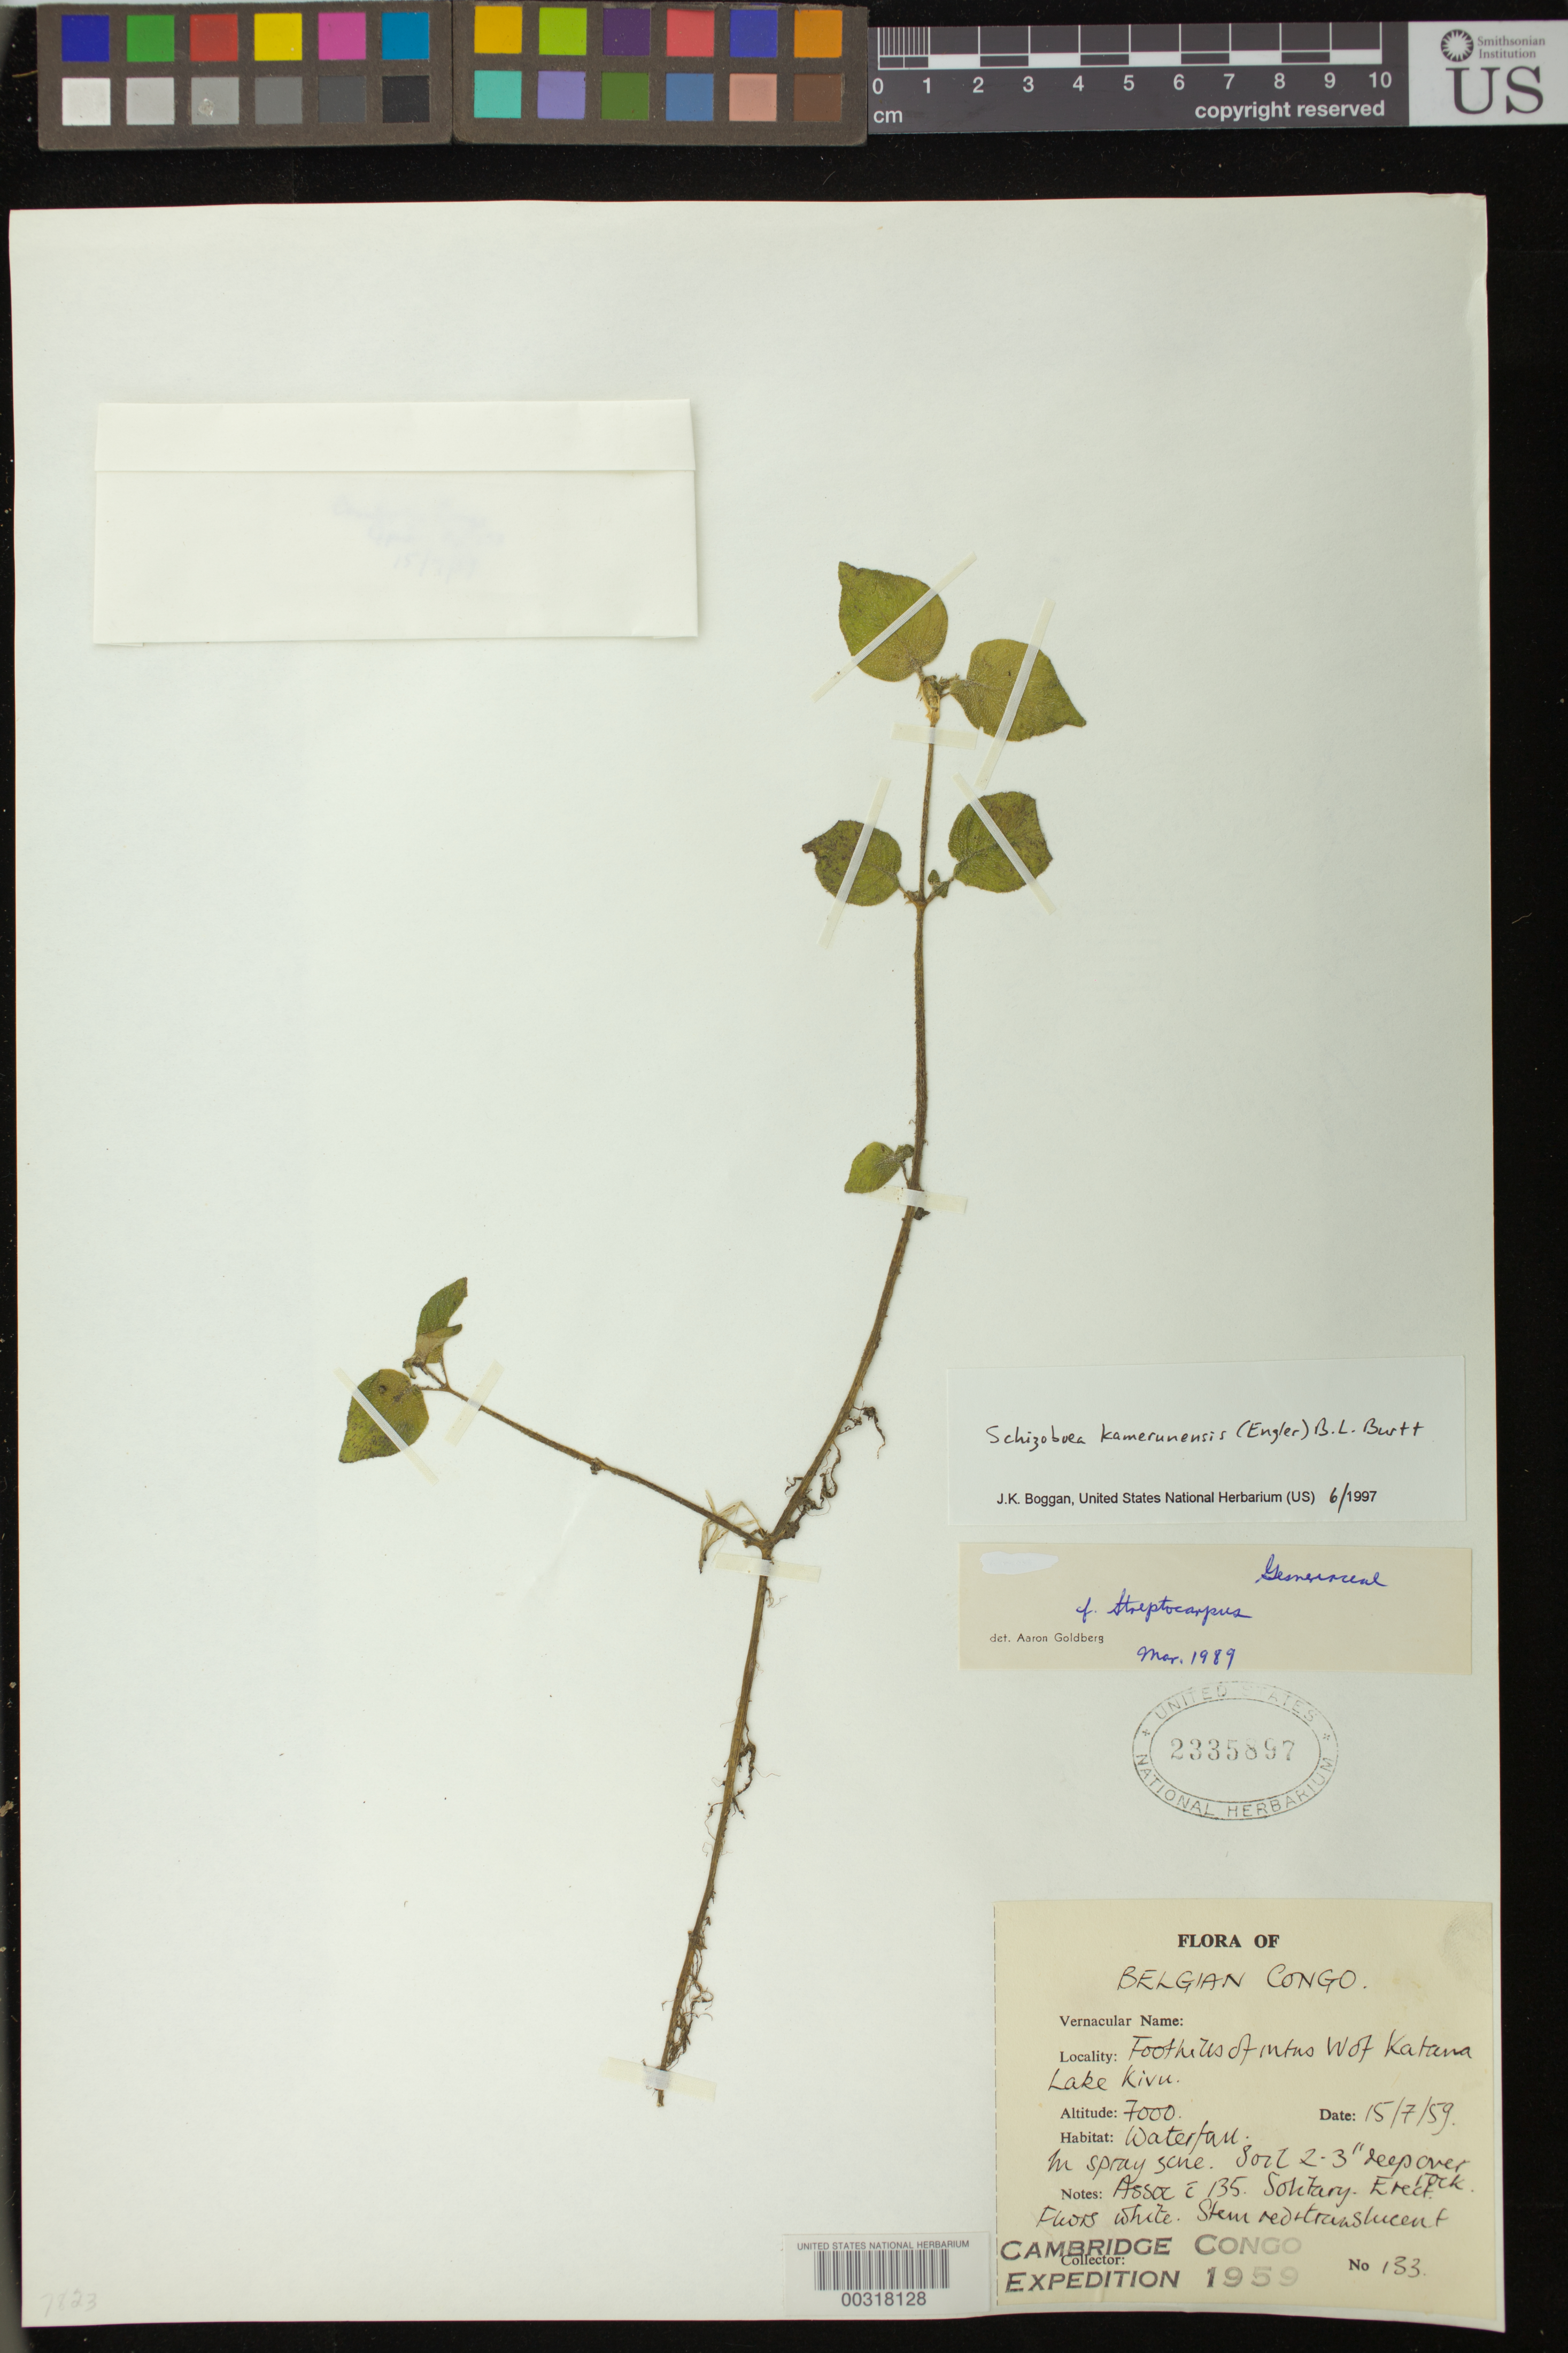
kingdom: Plantae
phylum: Tracheophyta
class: Magnoliopsida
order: Lamiales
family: Gesneriaceae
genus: Streptocarpus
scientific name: Streptocarpus kamerunensis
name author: (Engl.) Christenh.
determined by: Skog, Laurence E.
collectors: ex Cambridge Congo exped.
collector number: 133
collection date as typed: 15 Jul 1959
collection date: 1959-07-15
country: Congo, Democratic Republic of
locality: Foothills of mtns w of katana lake kivu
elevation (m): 2134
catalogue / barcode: US 2335897